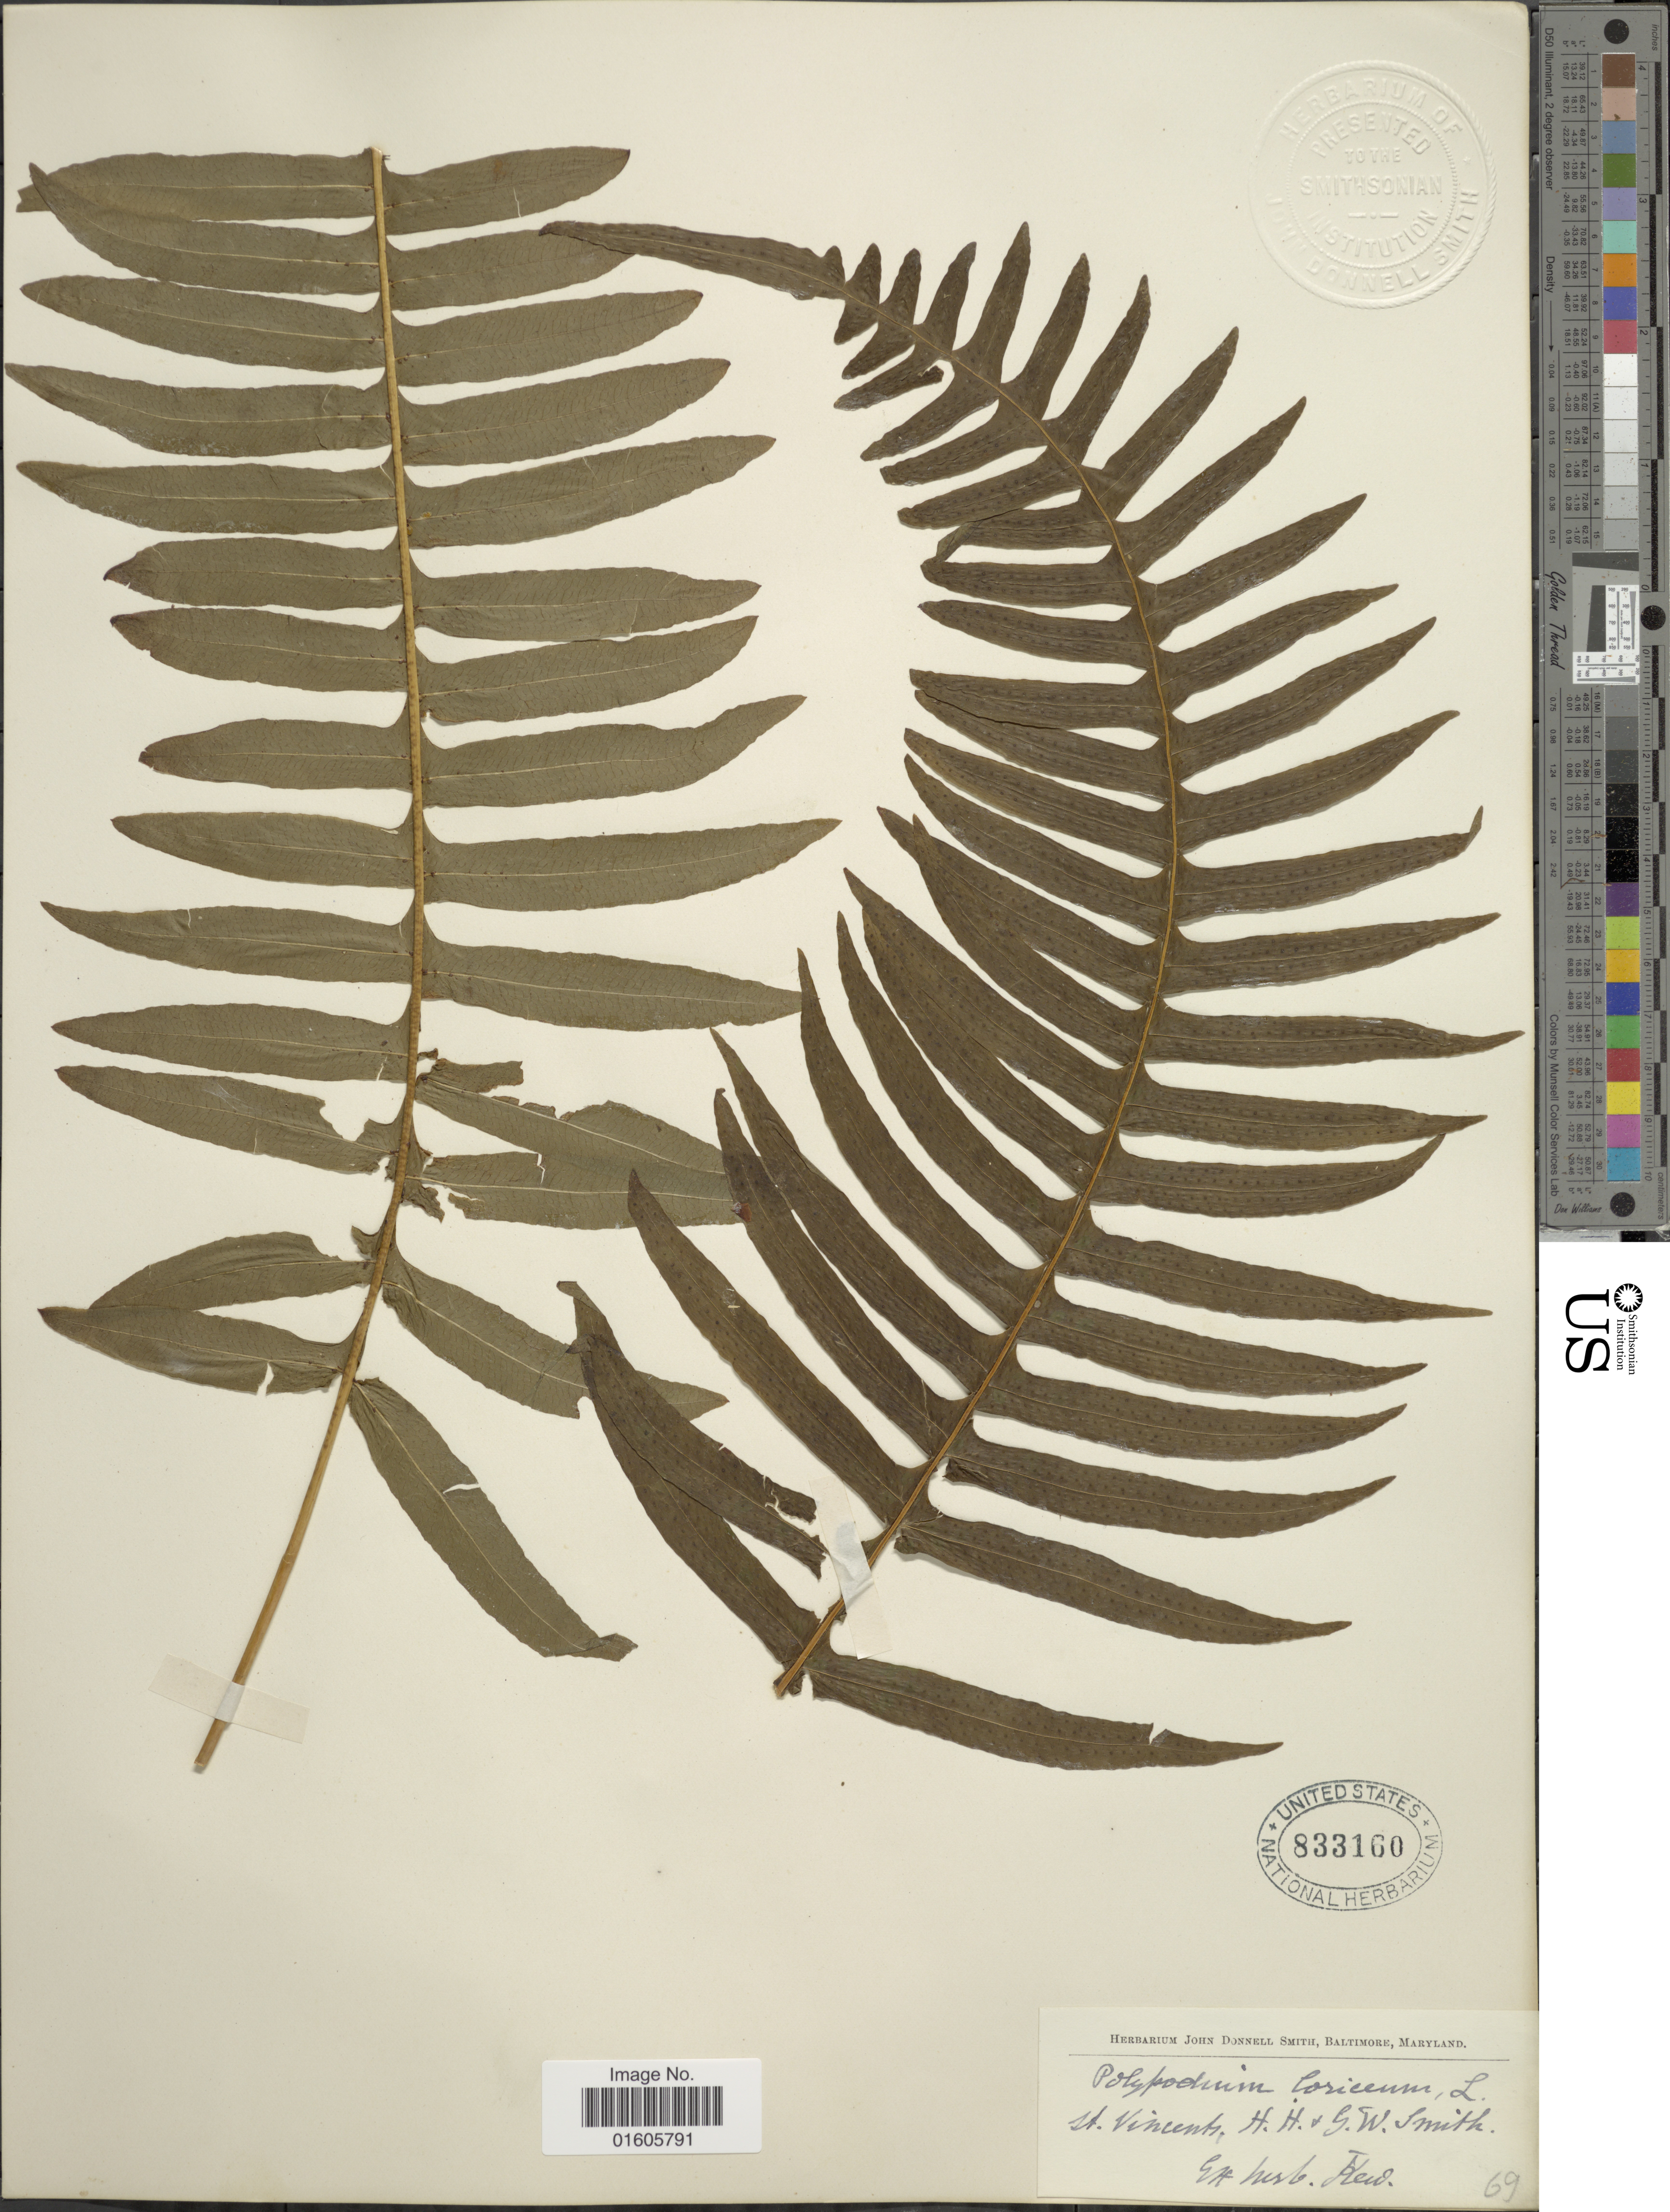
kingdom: Plantae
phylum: Tracheophyta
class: Polypodiopsida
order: Polypodiales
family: Polypodiaceae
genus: Serpocaulon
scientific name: Serpocaulon loriceum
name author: (L.) A.R. Sm.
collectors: H. H. Smith & G. Smith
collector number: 69?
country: St. Vincent - Grenadines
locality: St. Vincent.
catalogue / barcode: US 833160